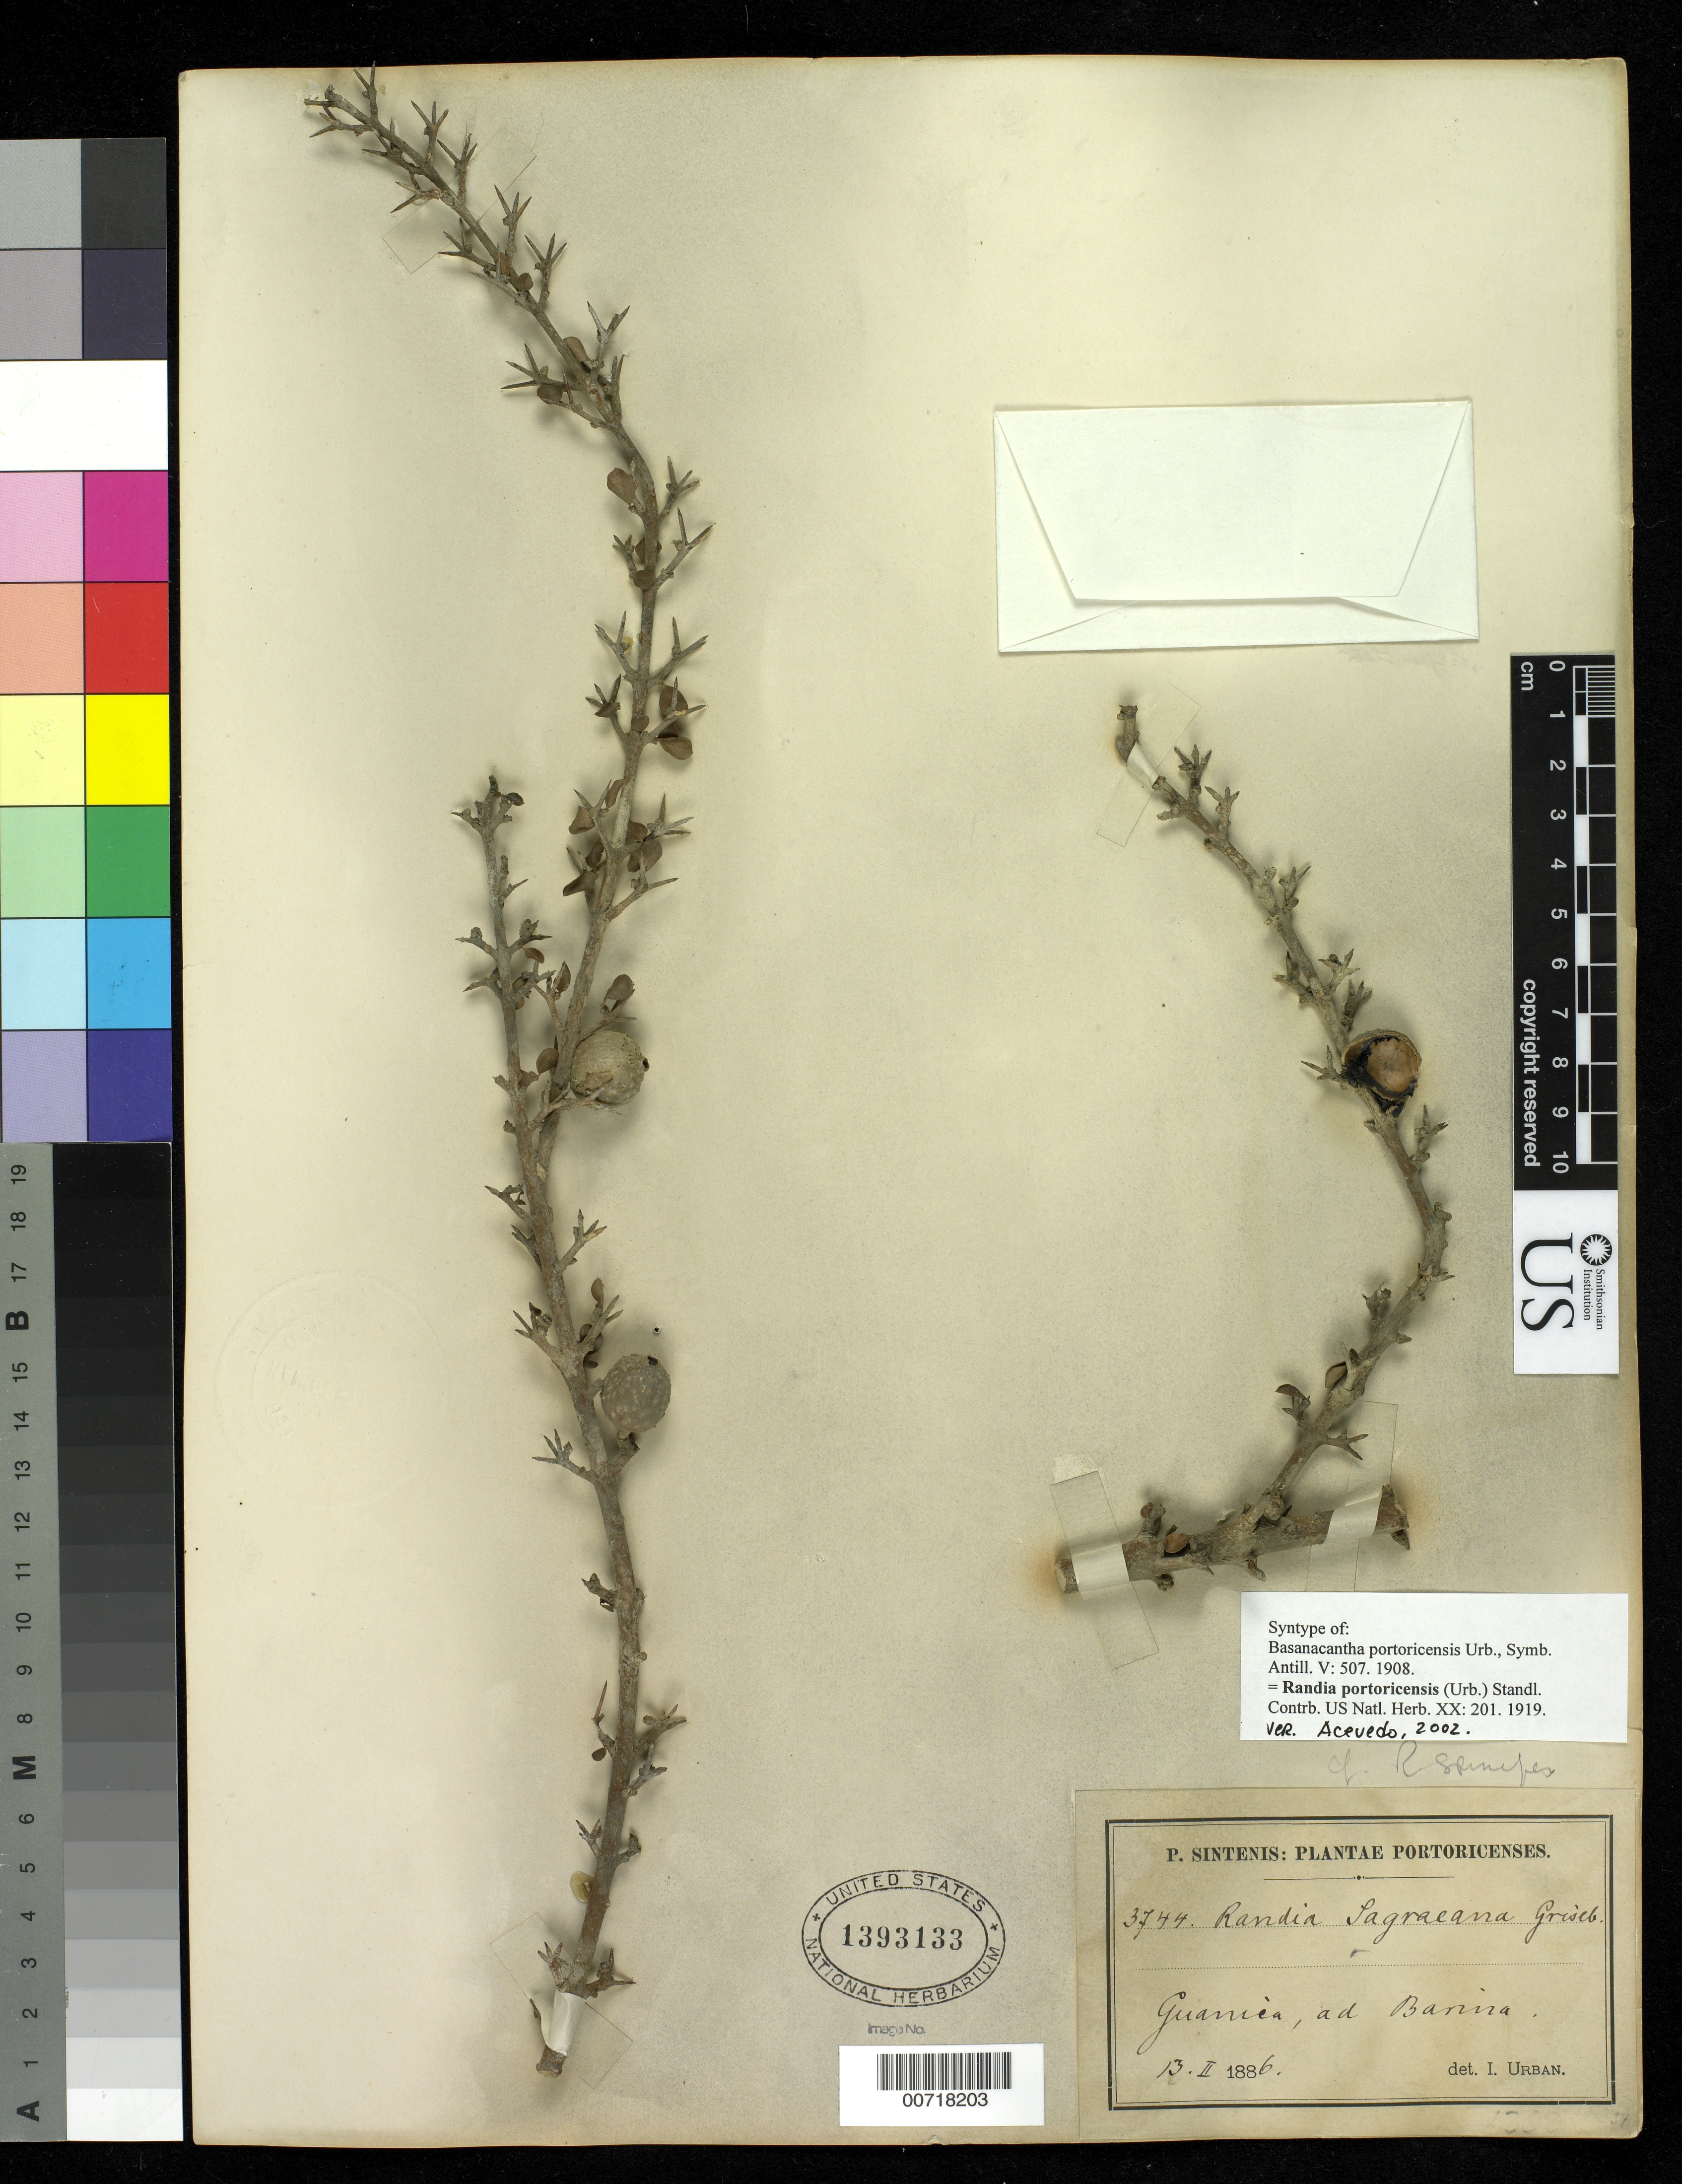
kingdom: Plantae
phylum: Tracheophyta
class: Magnoliopsida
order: Gentianales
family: Rubiaceae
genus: Basanacantha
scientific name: Basanacantha portoricensis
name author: Urb.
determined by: Acevedo-Rodríguez, P., (BOT), Smithsonian Institution - National Museum of Natural History (UNITED STATES)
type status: Syntype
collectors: I. Urban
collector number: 3744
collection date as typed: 13 Feb 1886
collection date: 1886-02-13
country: Puerto Rico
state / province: Guanica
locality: ad Barina.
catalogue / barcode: US 1393133